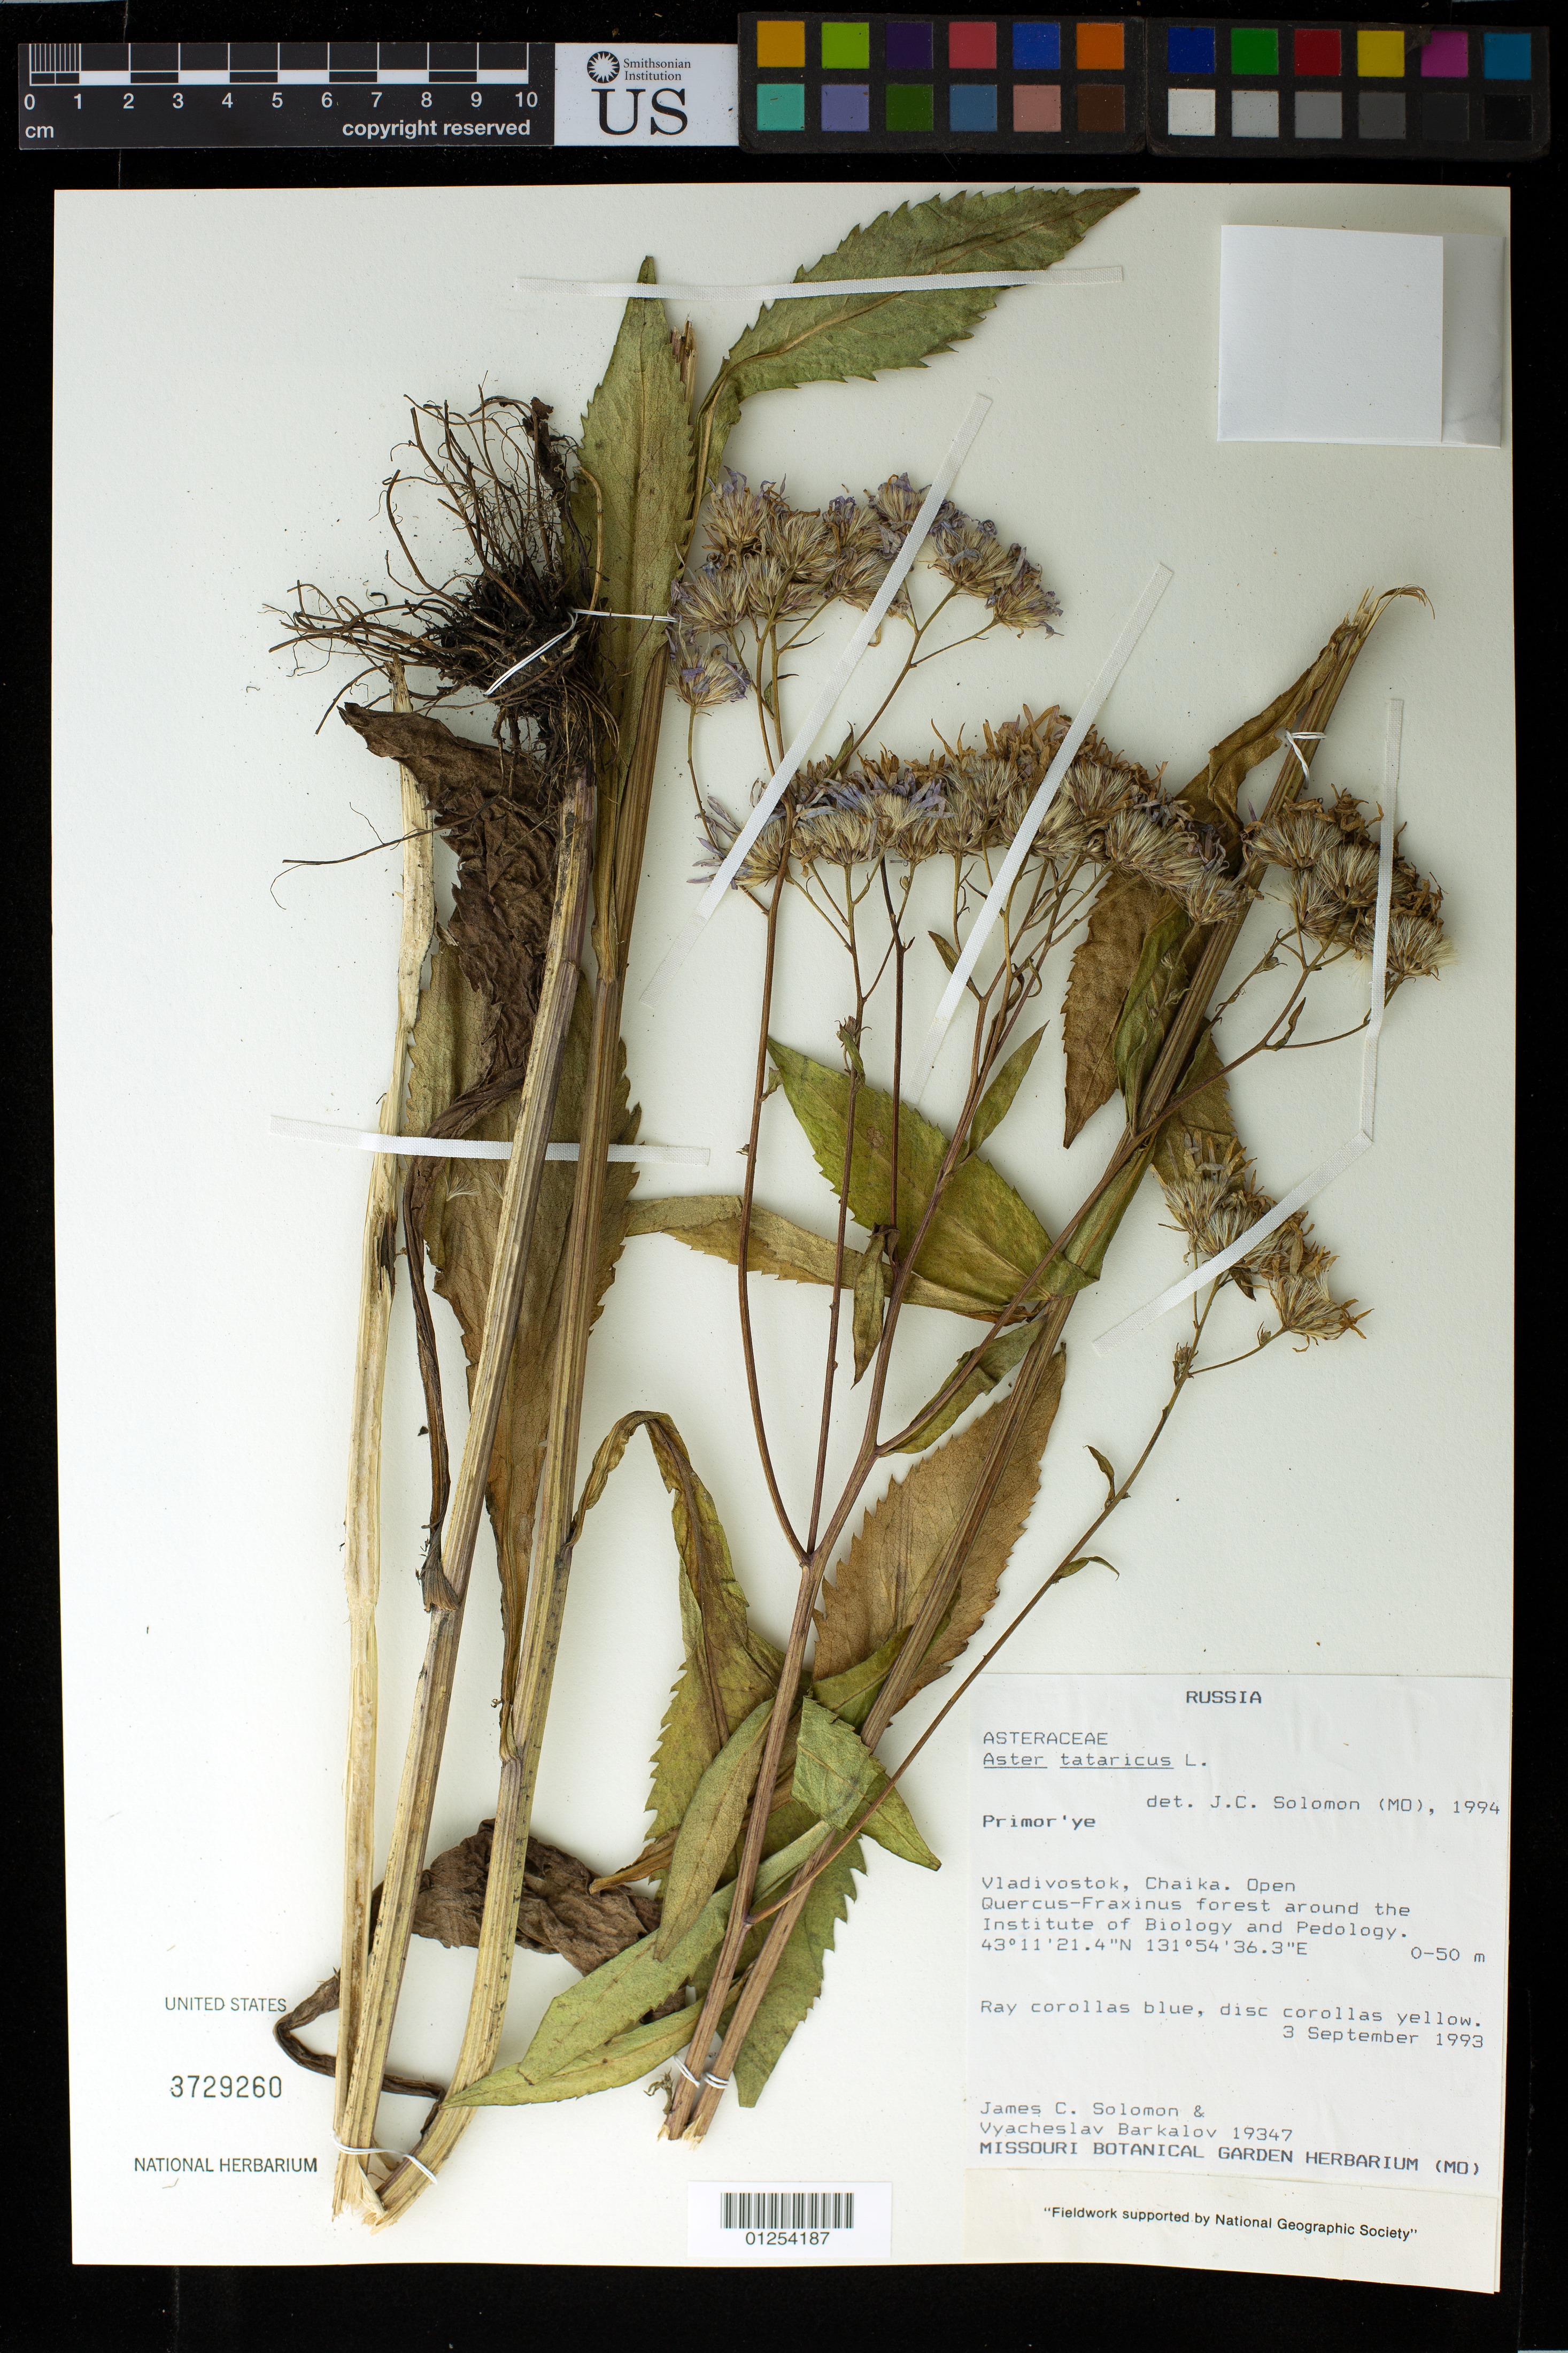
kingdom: Plantae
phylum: Tracheophyta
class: Magnoliopsida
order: Asterales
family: Asteraceae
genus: Aster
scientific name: Aster tataricus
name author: L. f.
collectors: J. C. Solomon & V. Barkalov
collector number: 19347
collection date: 1993-09-03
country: Russian Federation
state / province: Primorsky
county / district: Vladivostok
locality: Vladivostok, Chaika. Upland forest of Quercus, Acer, and Fraxinus near the Institute of Biology and Pedology.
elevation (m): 0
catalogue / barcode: US 3729260